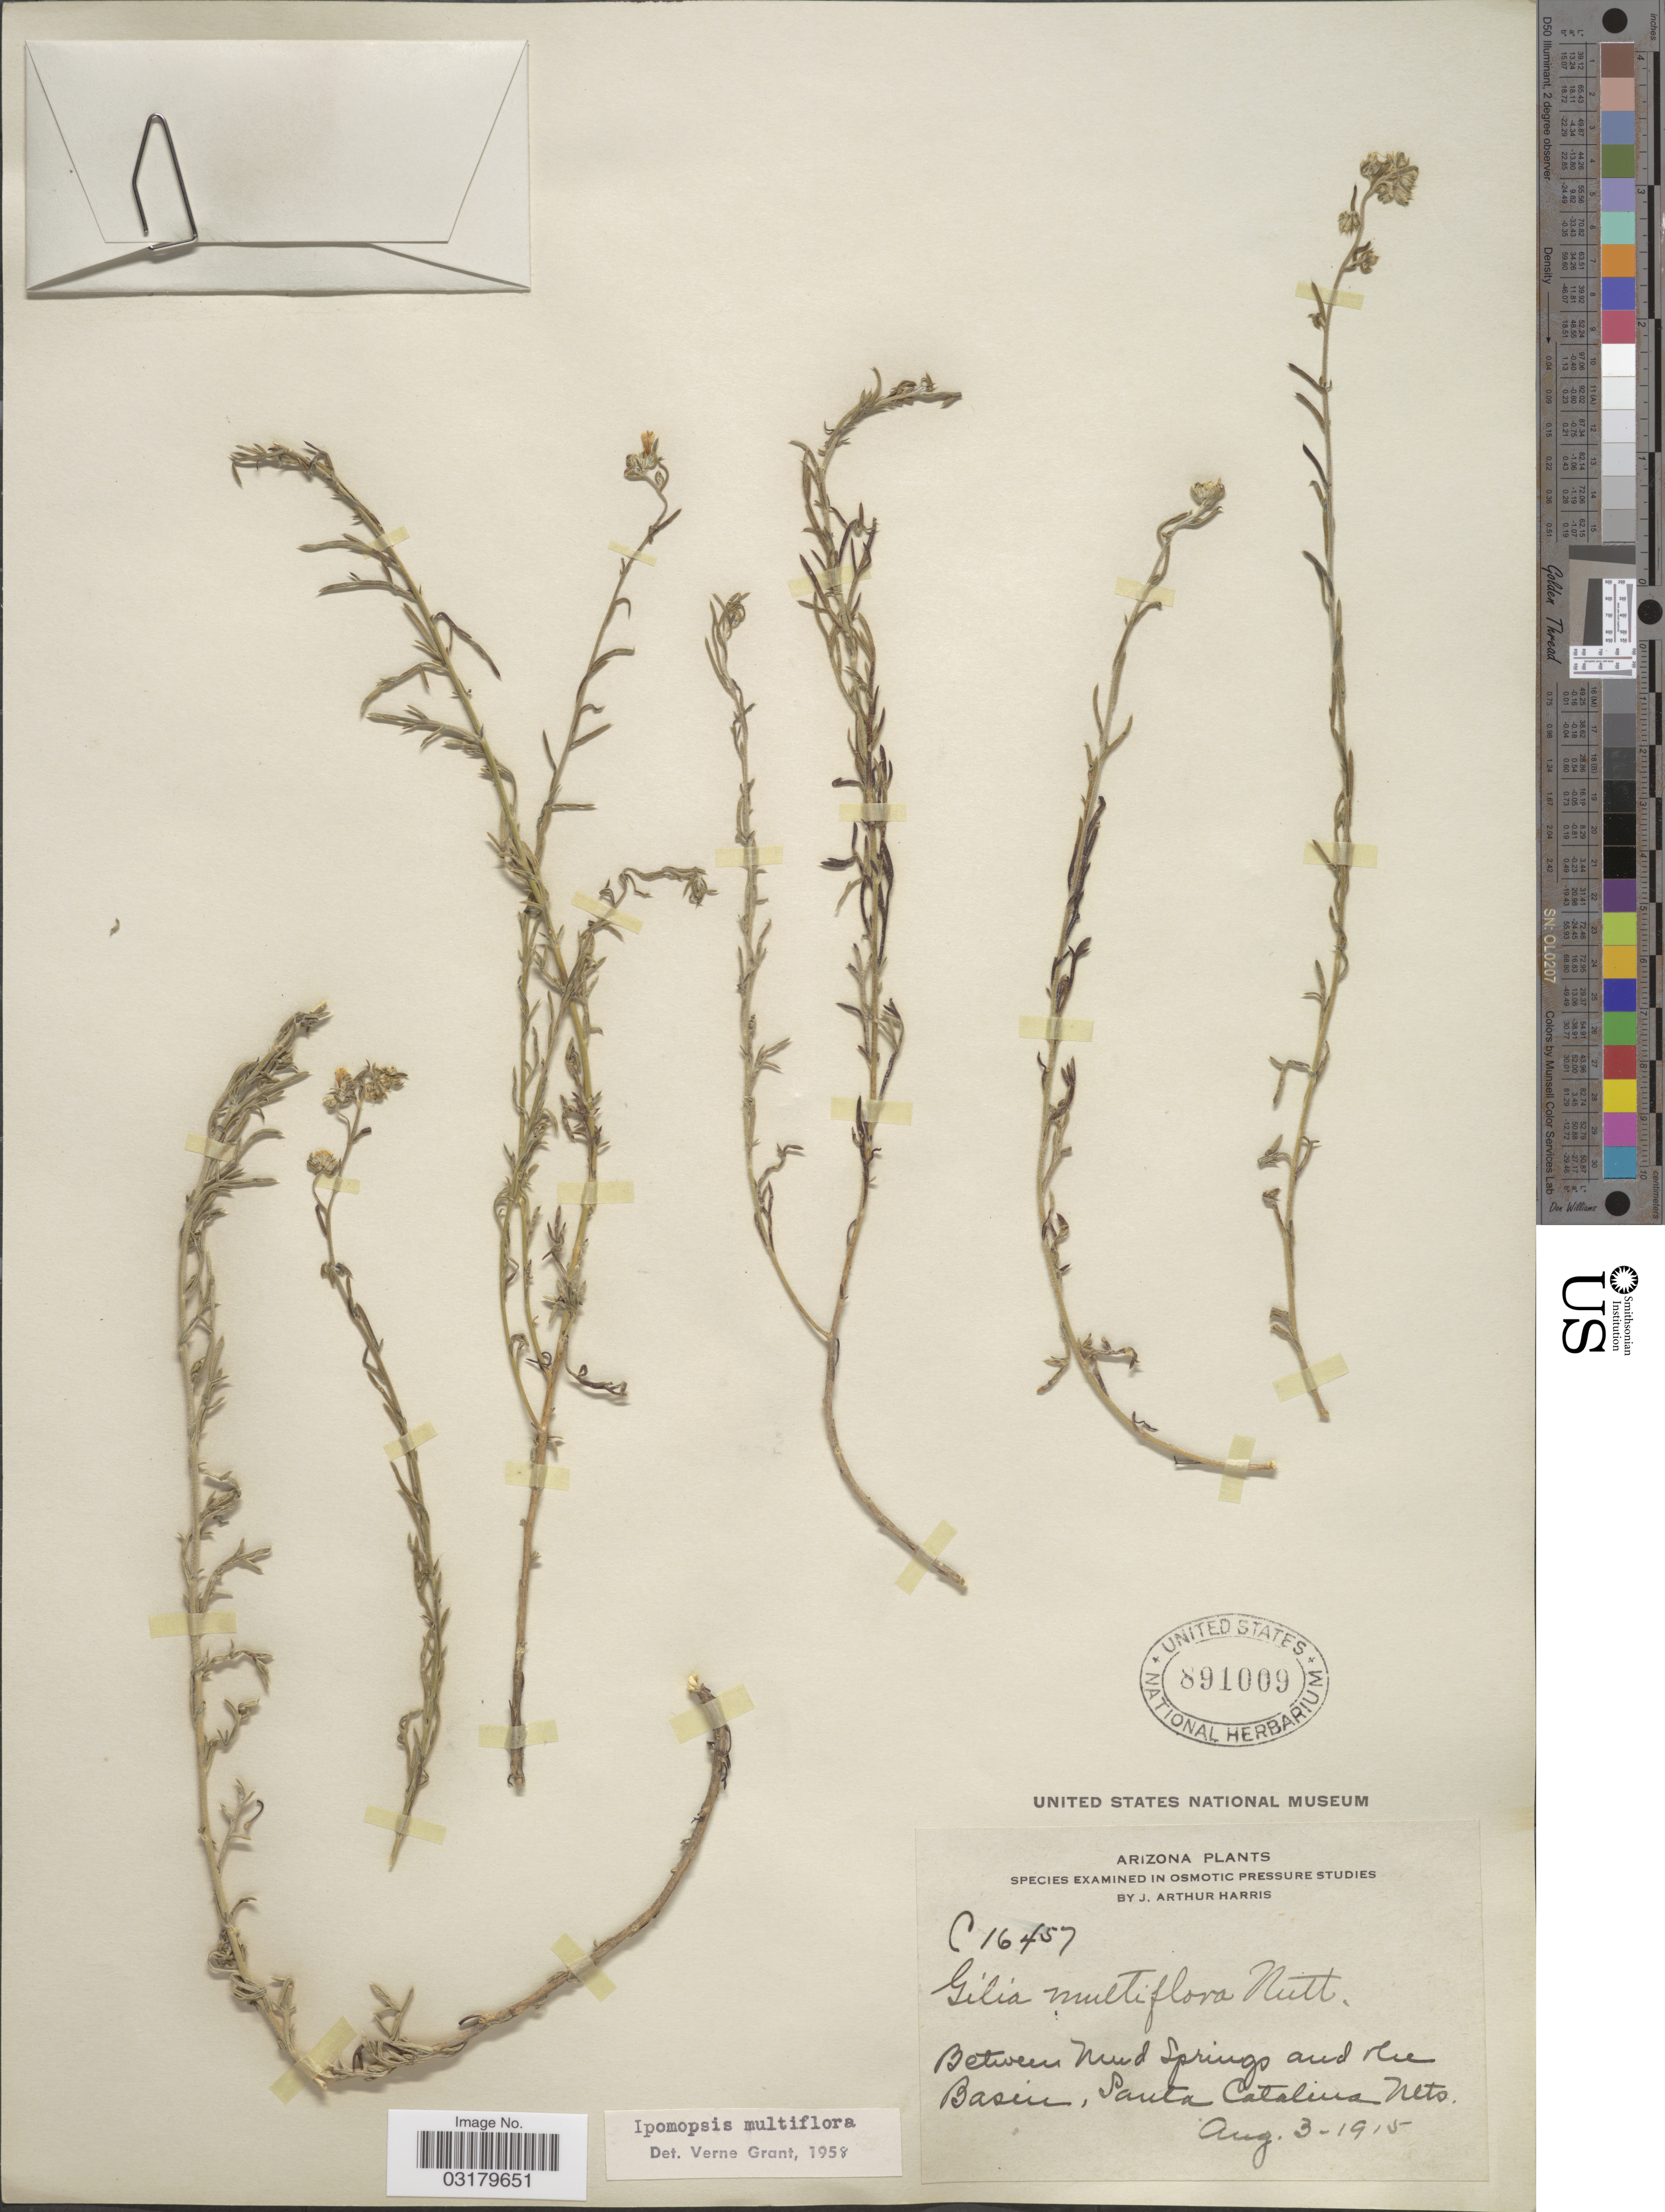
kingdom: Plantae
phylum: Tracheophyta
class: Magnoliopsida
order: Ericales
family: Polemoniaceae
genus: Ipomopsis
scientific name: Ipomopsis multiflora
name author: (Nutt.) V.E. Grant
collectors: J. A. Harris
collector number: C16457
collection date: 1915-08-03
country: United States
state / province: Arizona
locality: Between Mud Springs and the Basin, Santa Catalina Mts.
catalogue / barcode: US 891009